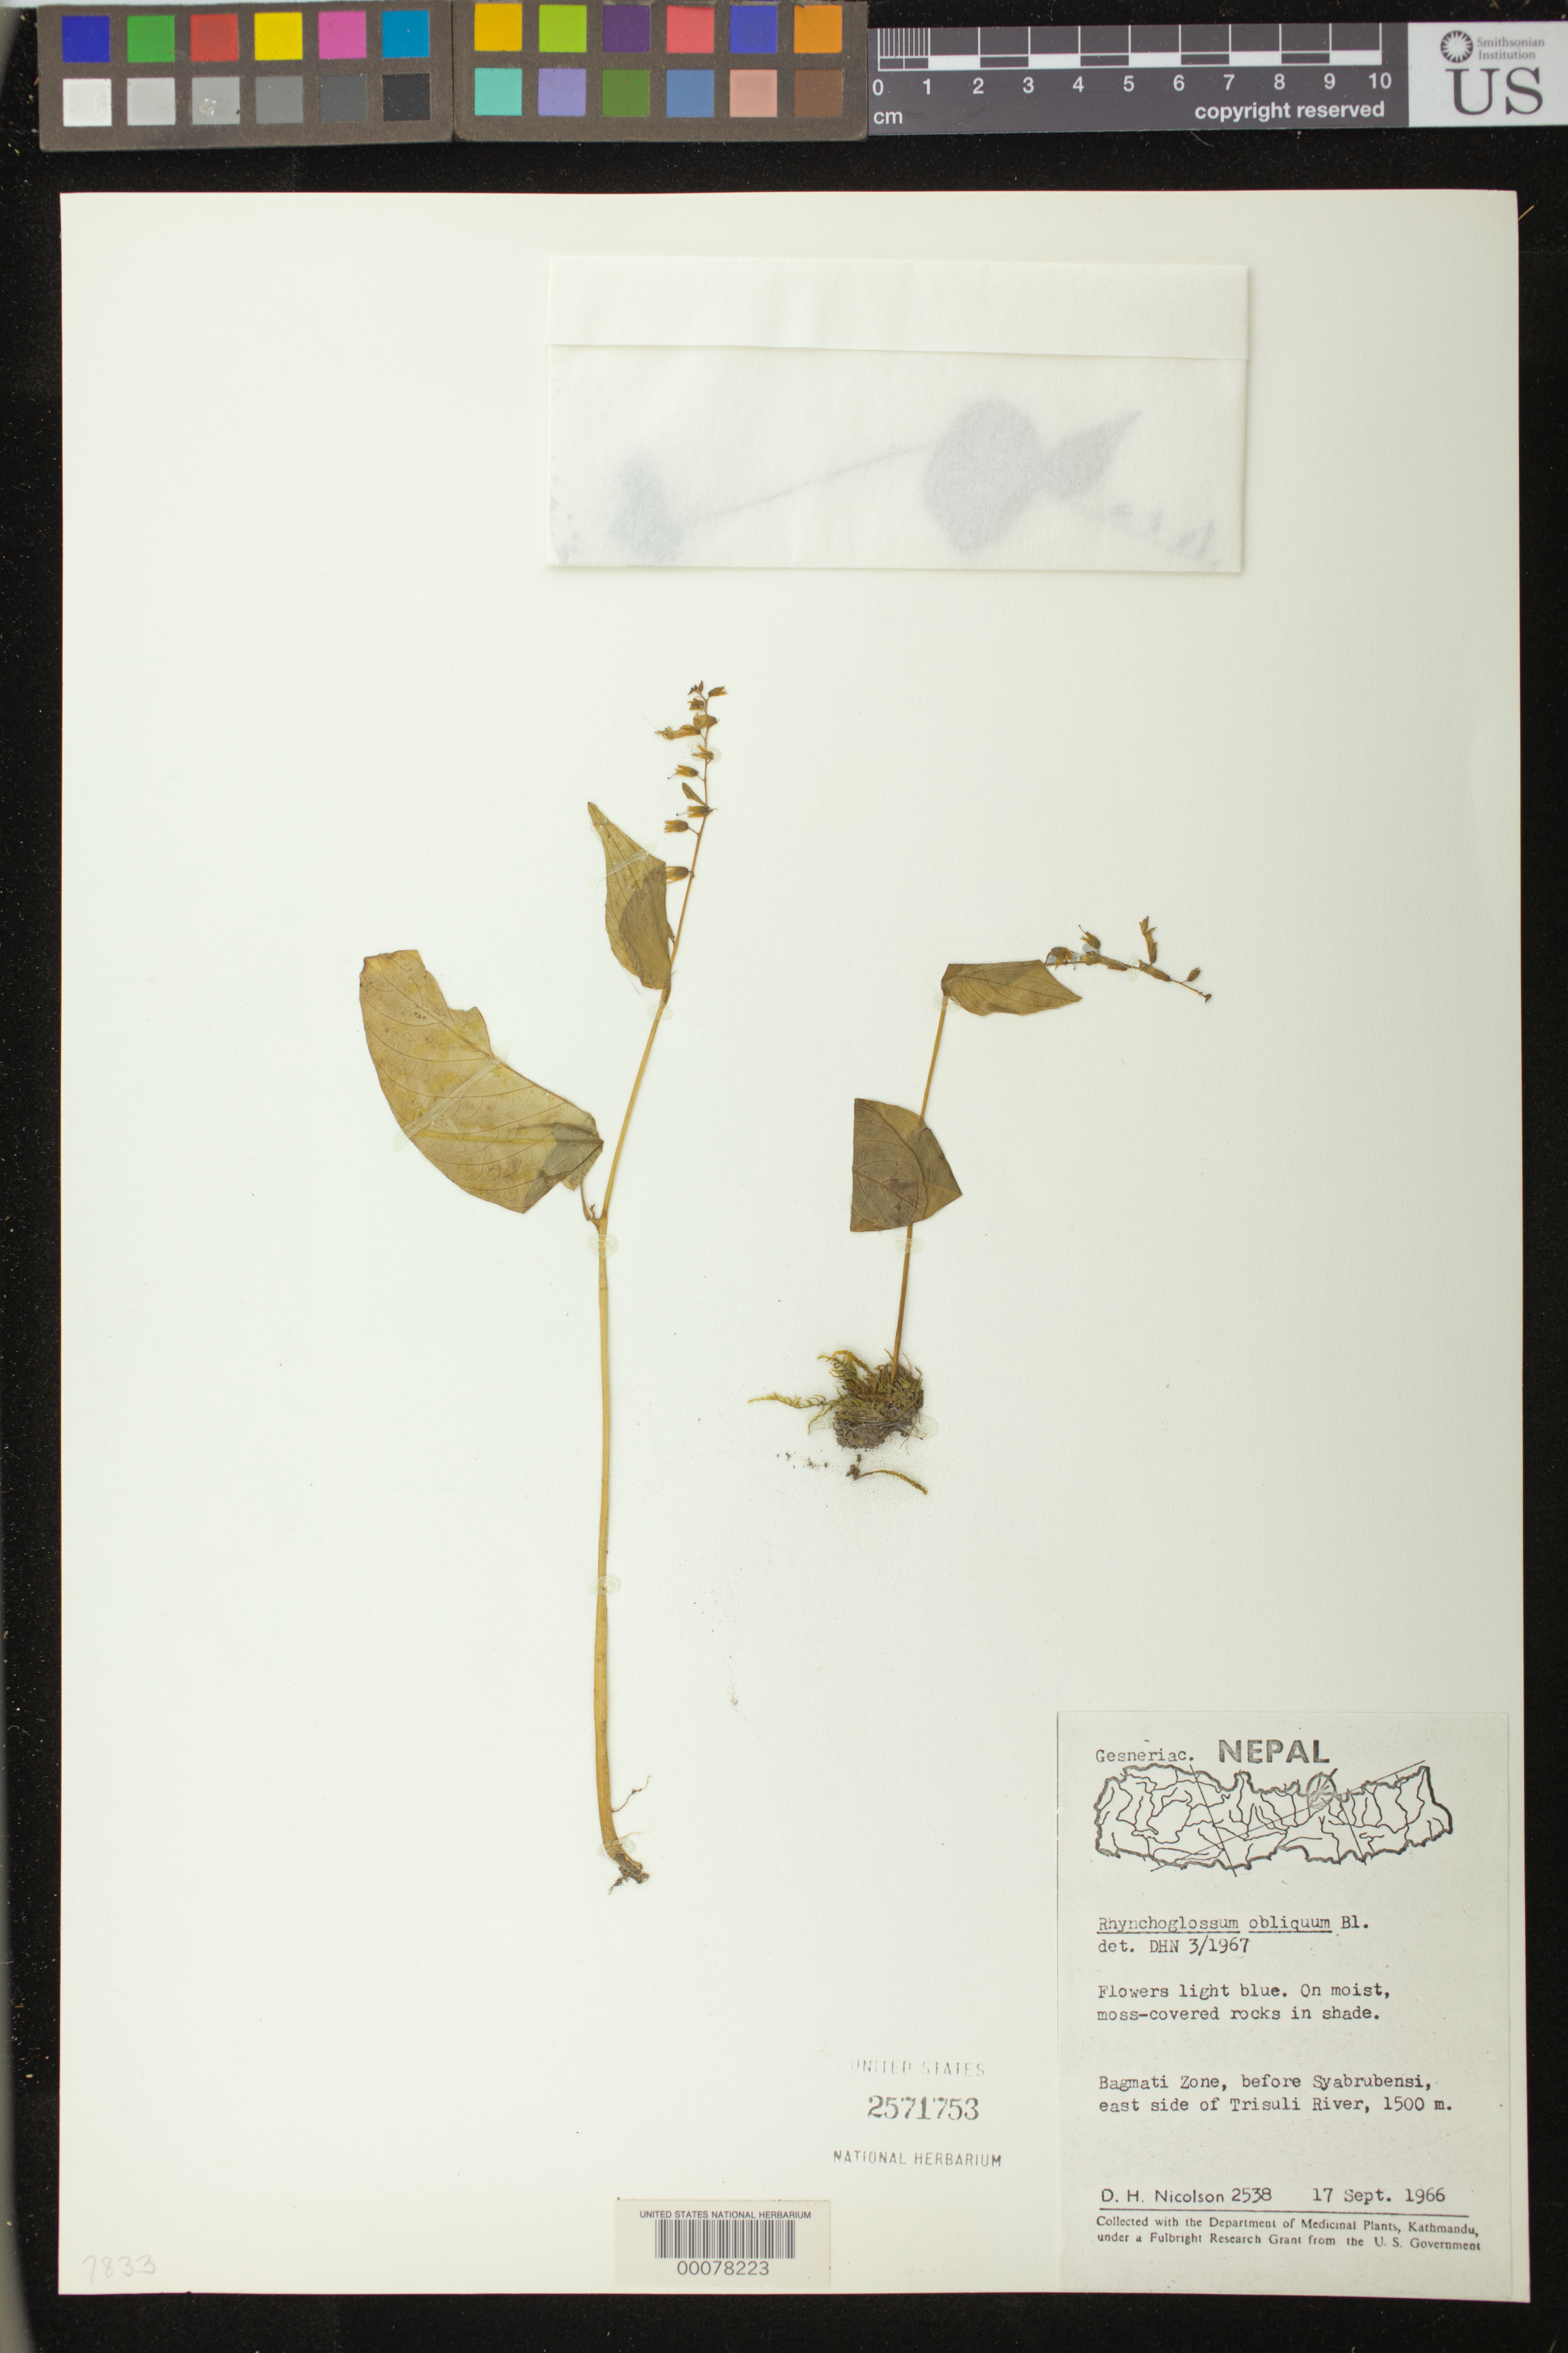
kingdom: Plantae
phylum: Tracheophyta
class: Magnoliopsida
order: Lamiales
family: Gesneriaceae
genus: Rhynchoglossum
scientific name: Rhynchoglossum obliquum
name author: Blume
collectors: D. H. Nicolson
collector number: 2538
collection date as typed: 17 Sep 1966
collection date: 1966-09-17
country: Nepal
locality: Bagmati zone, before syabrubensi, east side of trisuli river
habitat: Om moist, moss-covered rocks in shade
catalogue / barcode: US 2571753